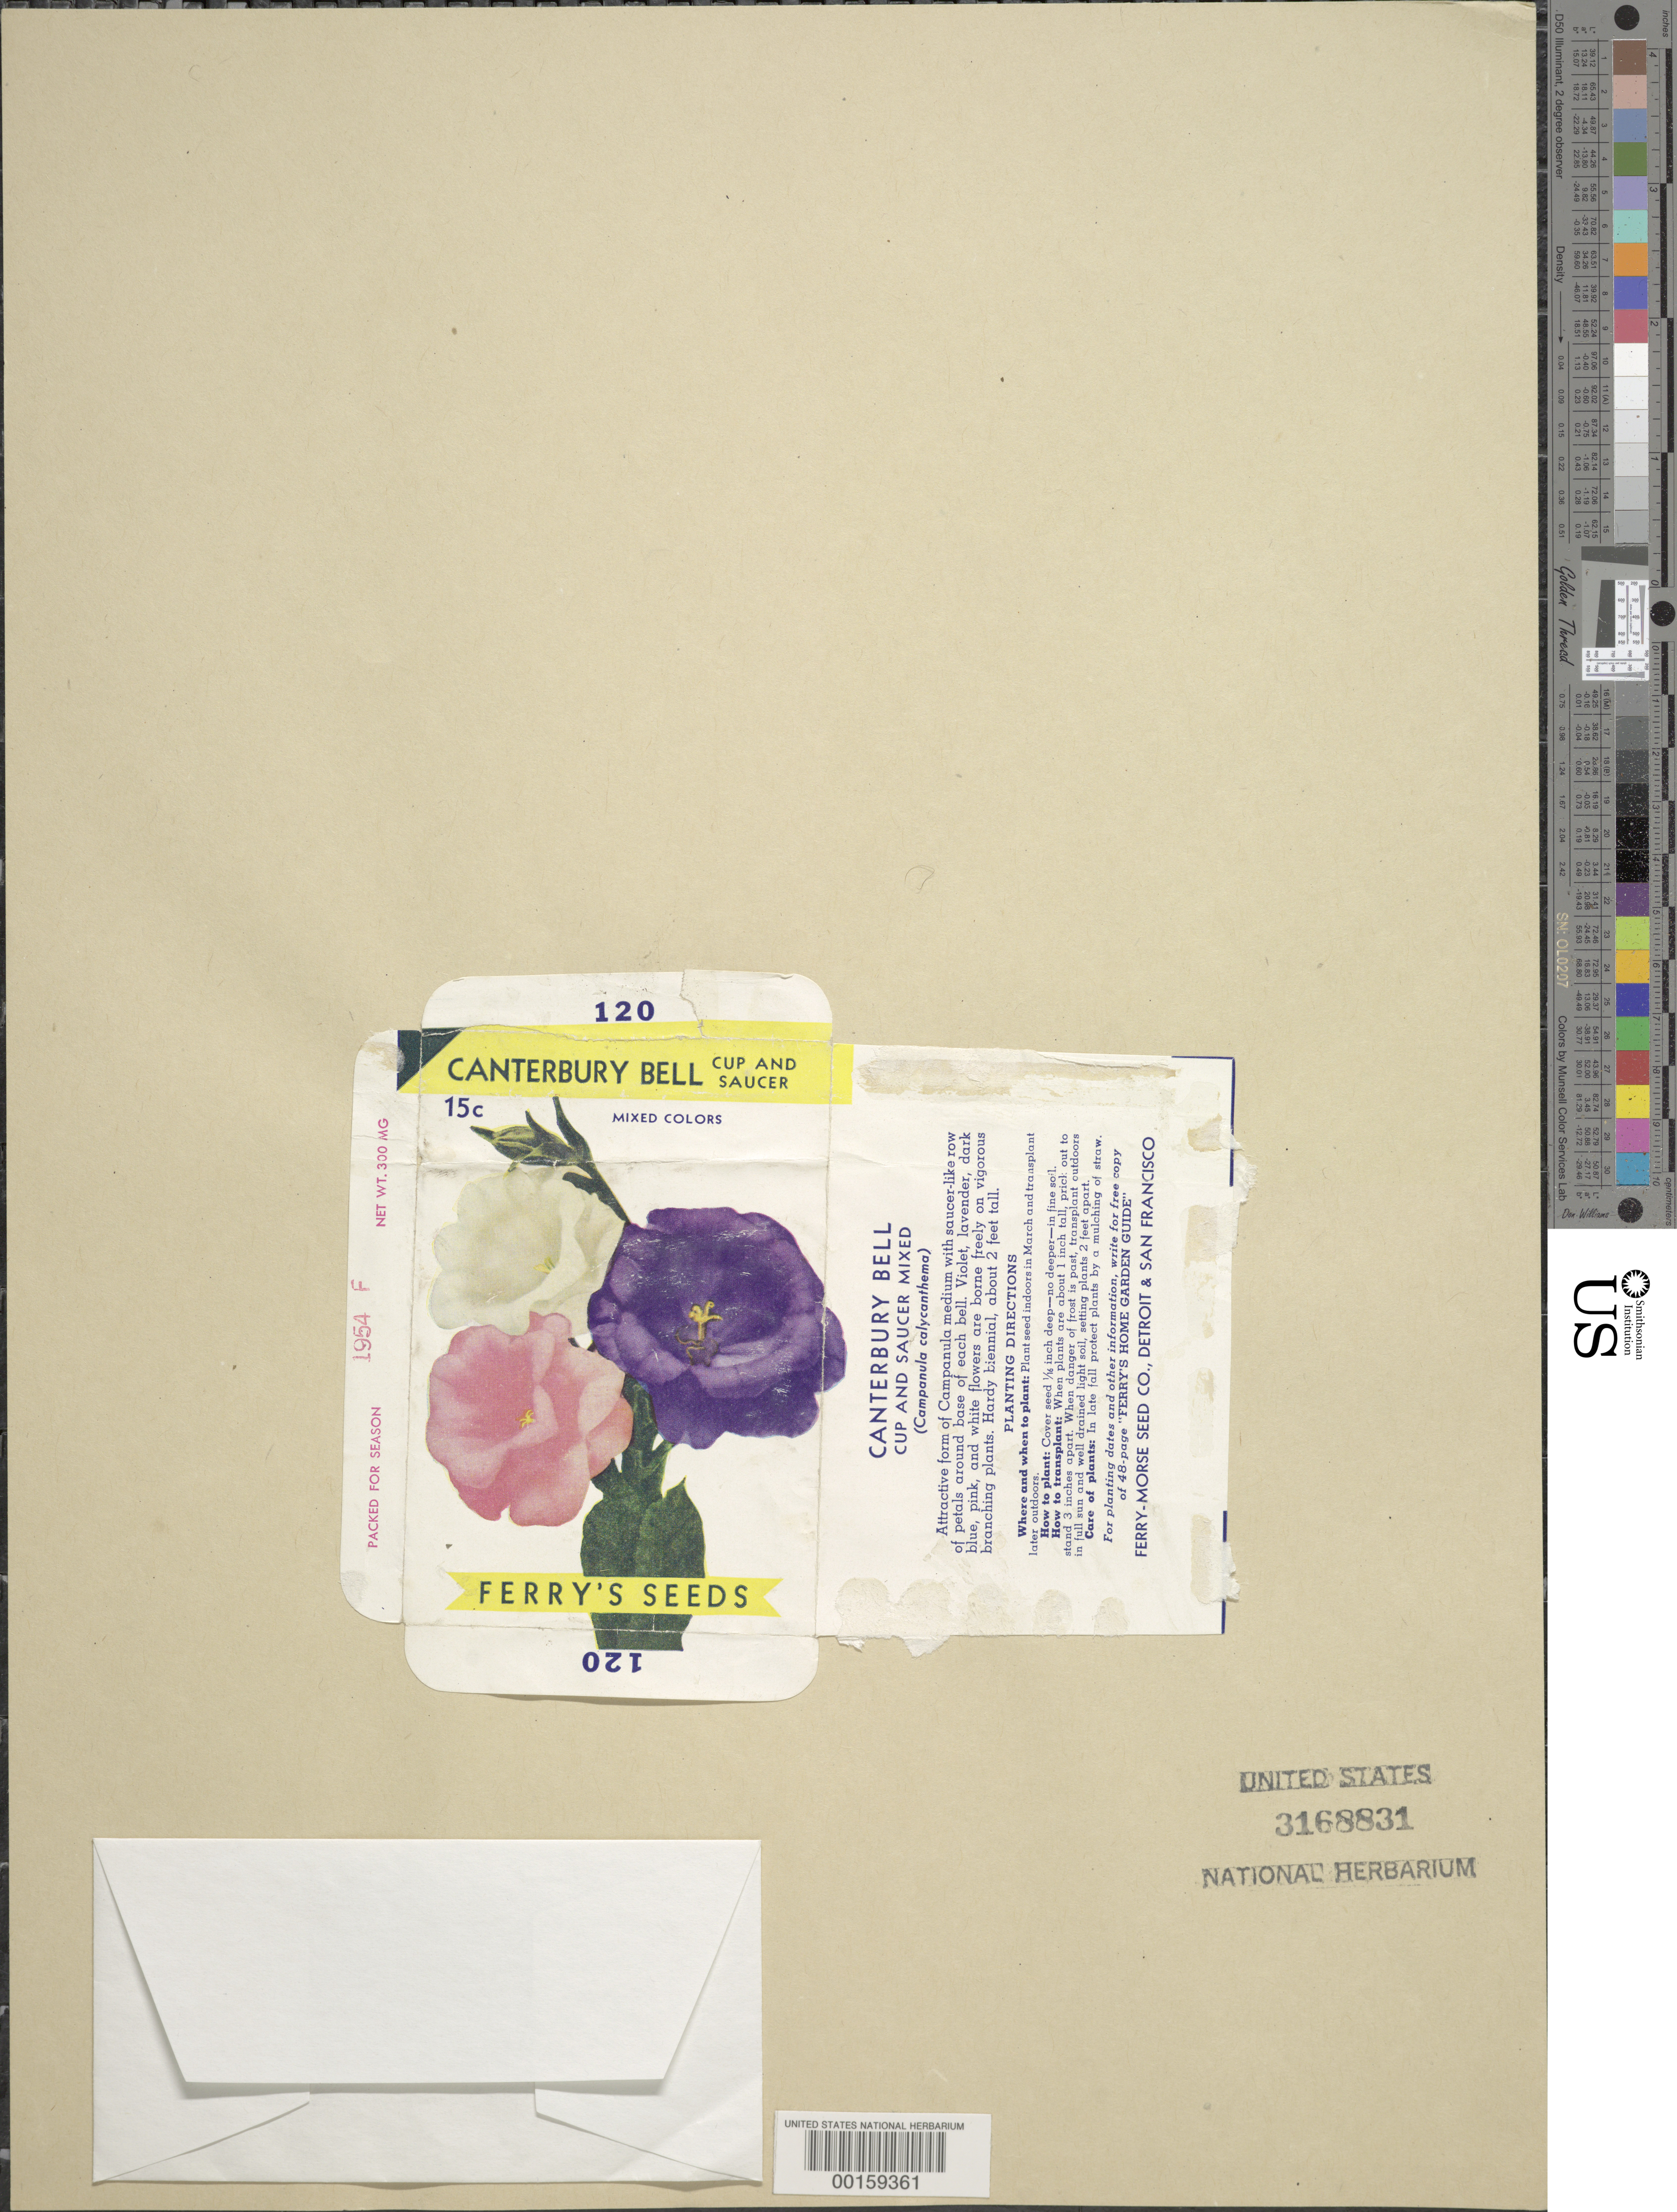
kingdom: Plantae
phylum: Tracheophyta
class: Magnoliopsida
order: Asterales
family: Campanulaceae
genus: Campanula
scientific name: Campanula 'Calycanthema'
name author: Veitch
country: United States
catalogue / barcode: US 3168831